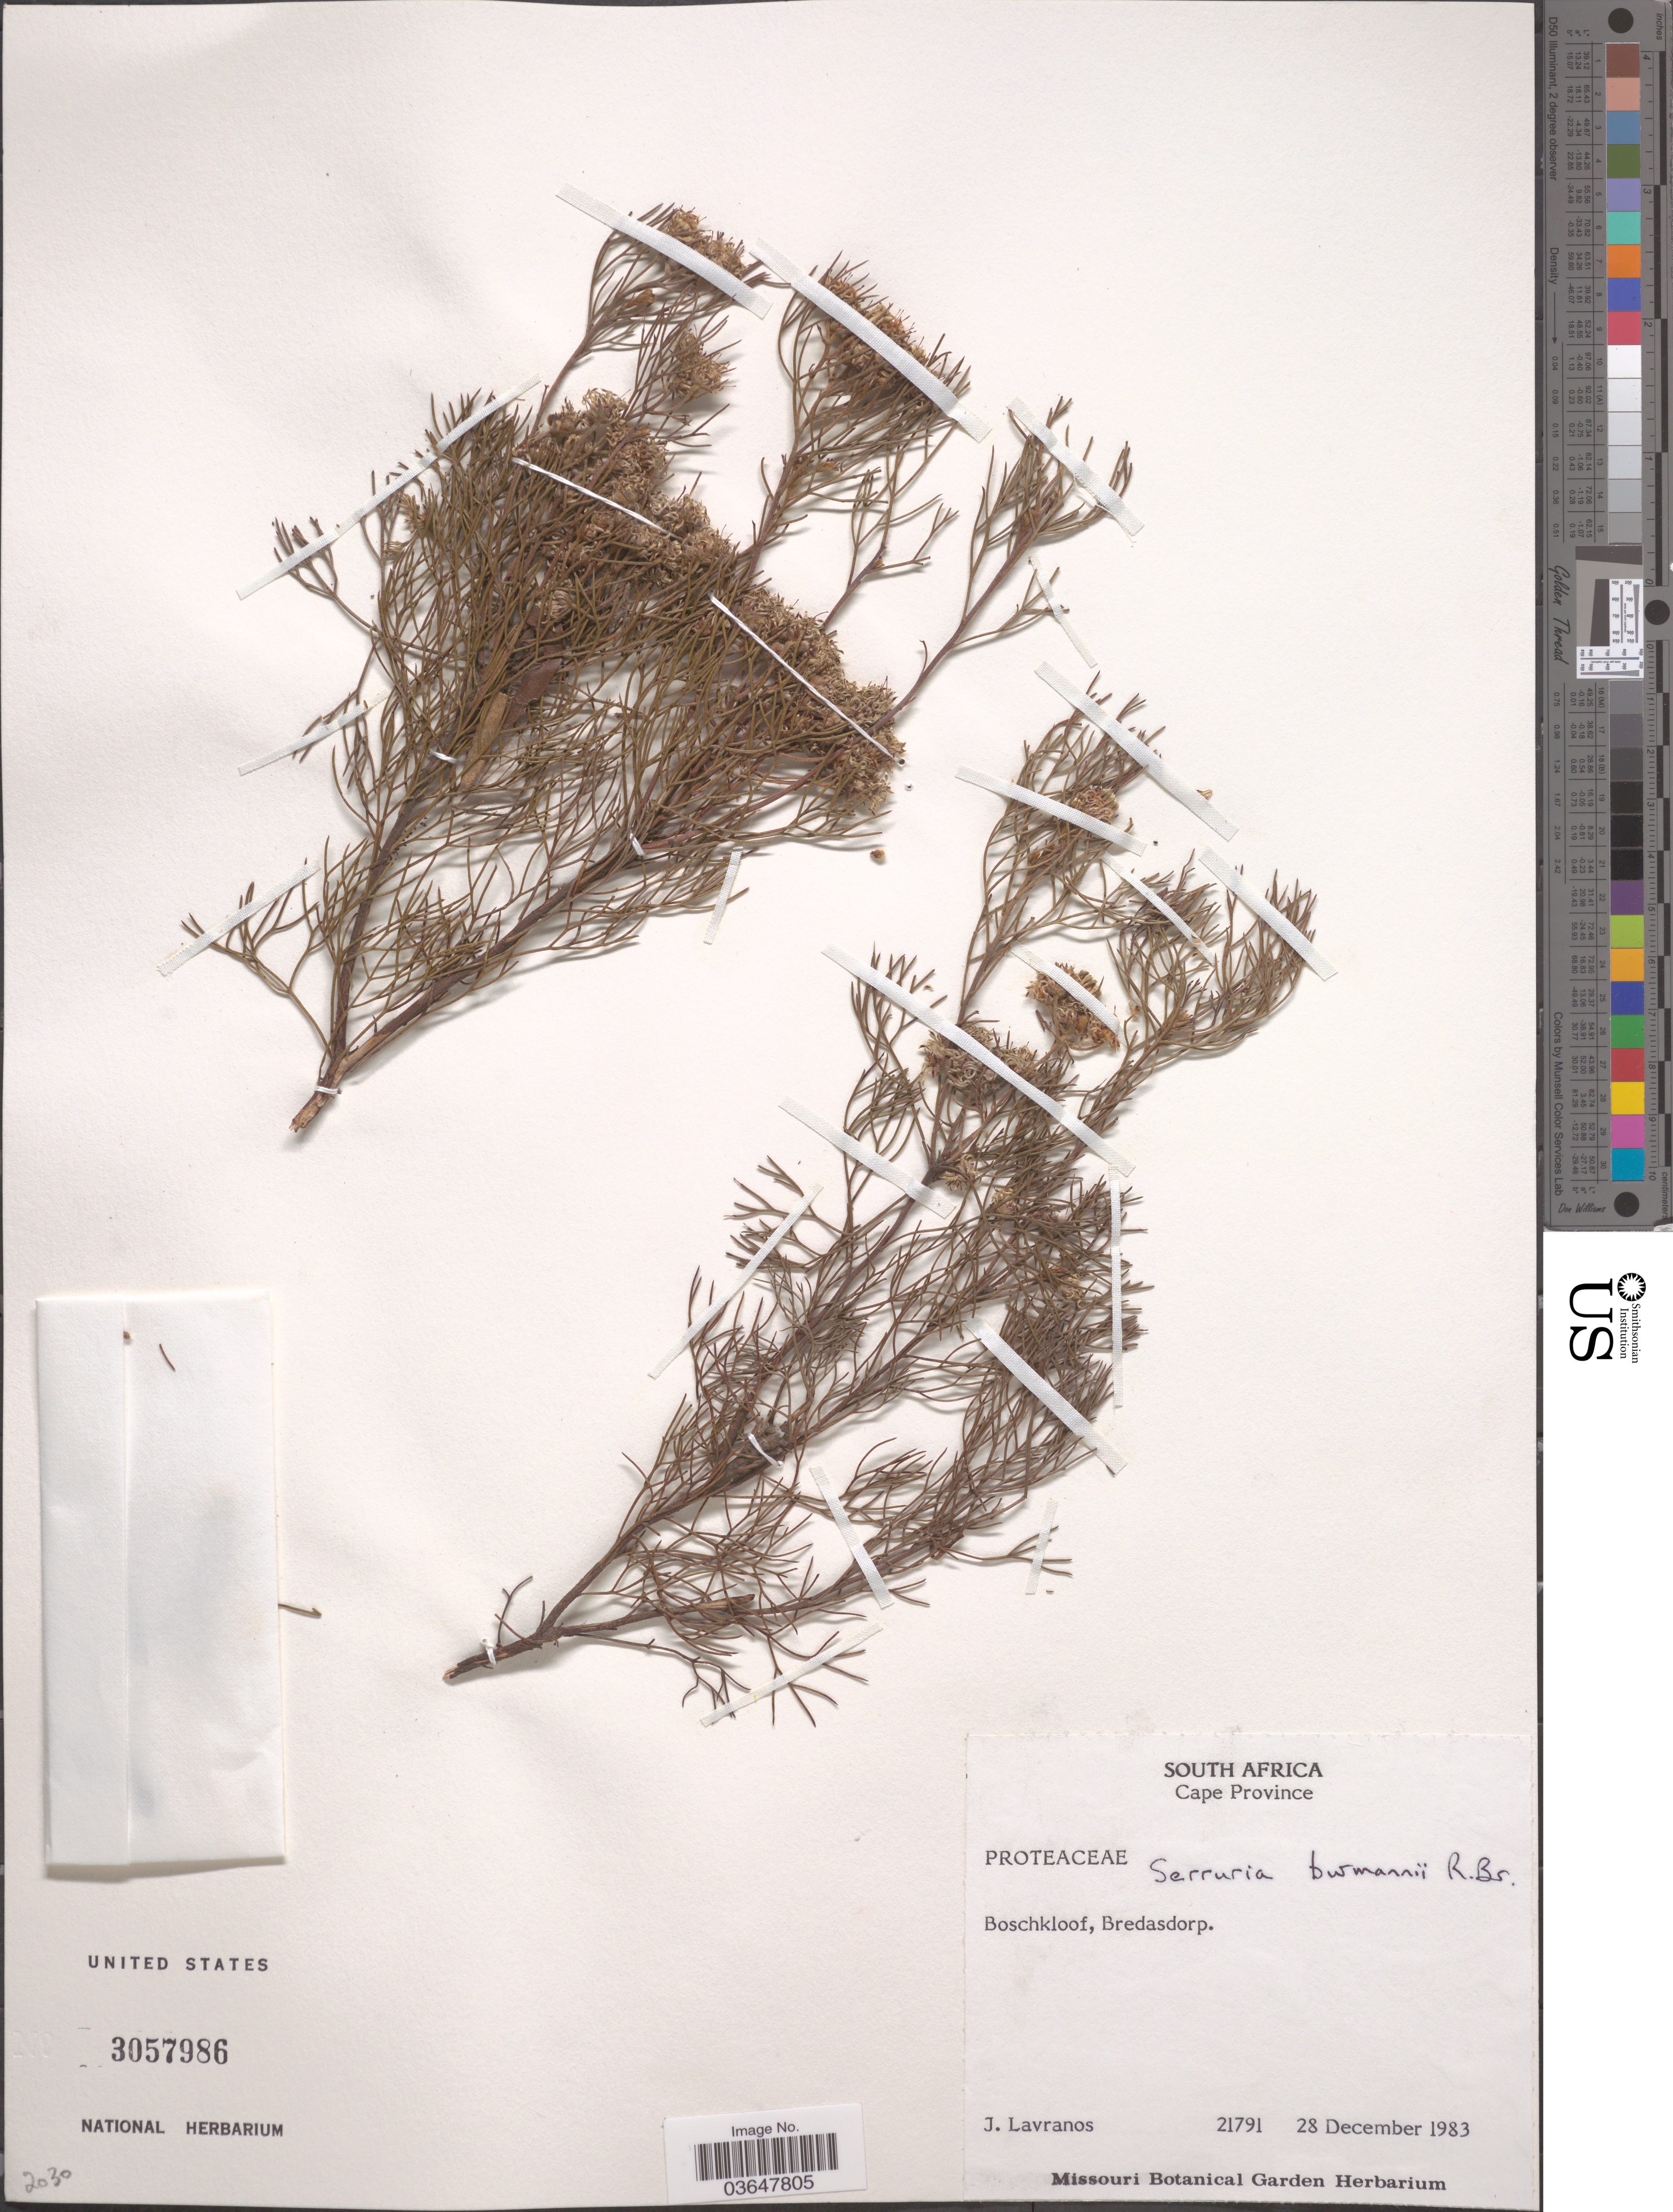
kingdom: Plantae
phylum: Tracheophyta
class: Magnoliopsida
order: Proteales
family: Proteaceae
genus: Serruria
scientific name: Serruria burmanni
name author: R. Br.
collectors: J. Lavranos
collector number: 21791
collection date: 1983-12-28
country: South Africa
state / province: Western Cape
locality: Boschloof, Bredasdorp.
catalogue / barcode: US 3057986